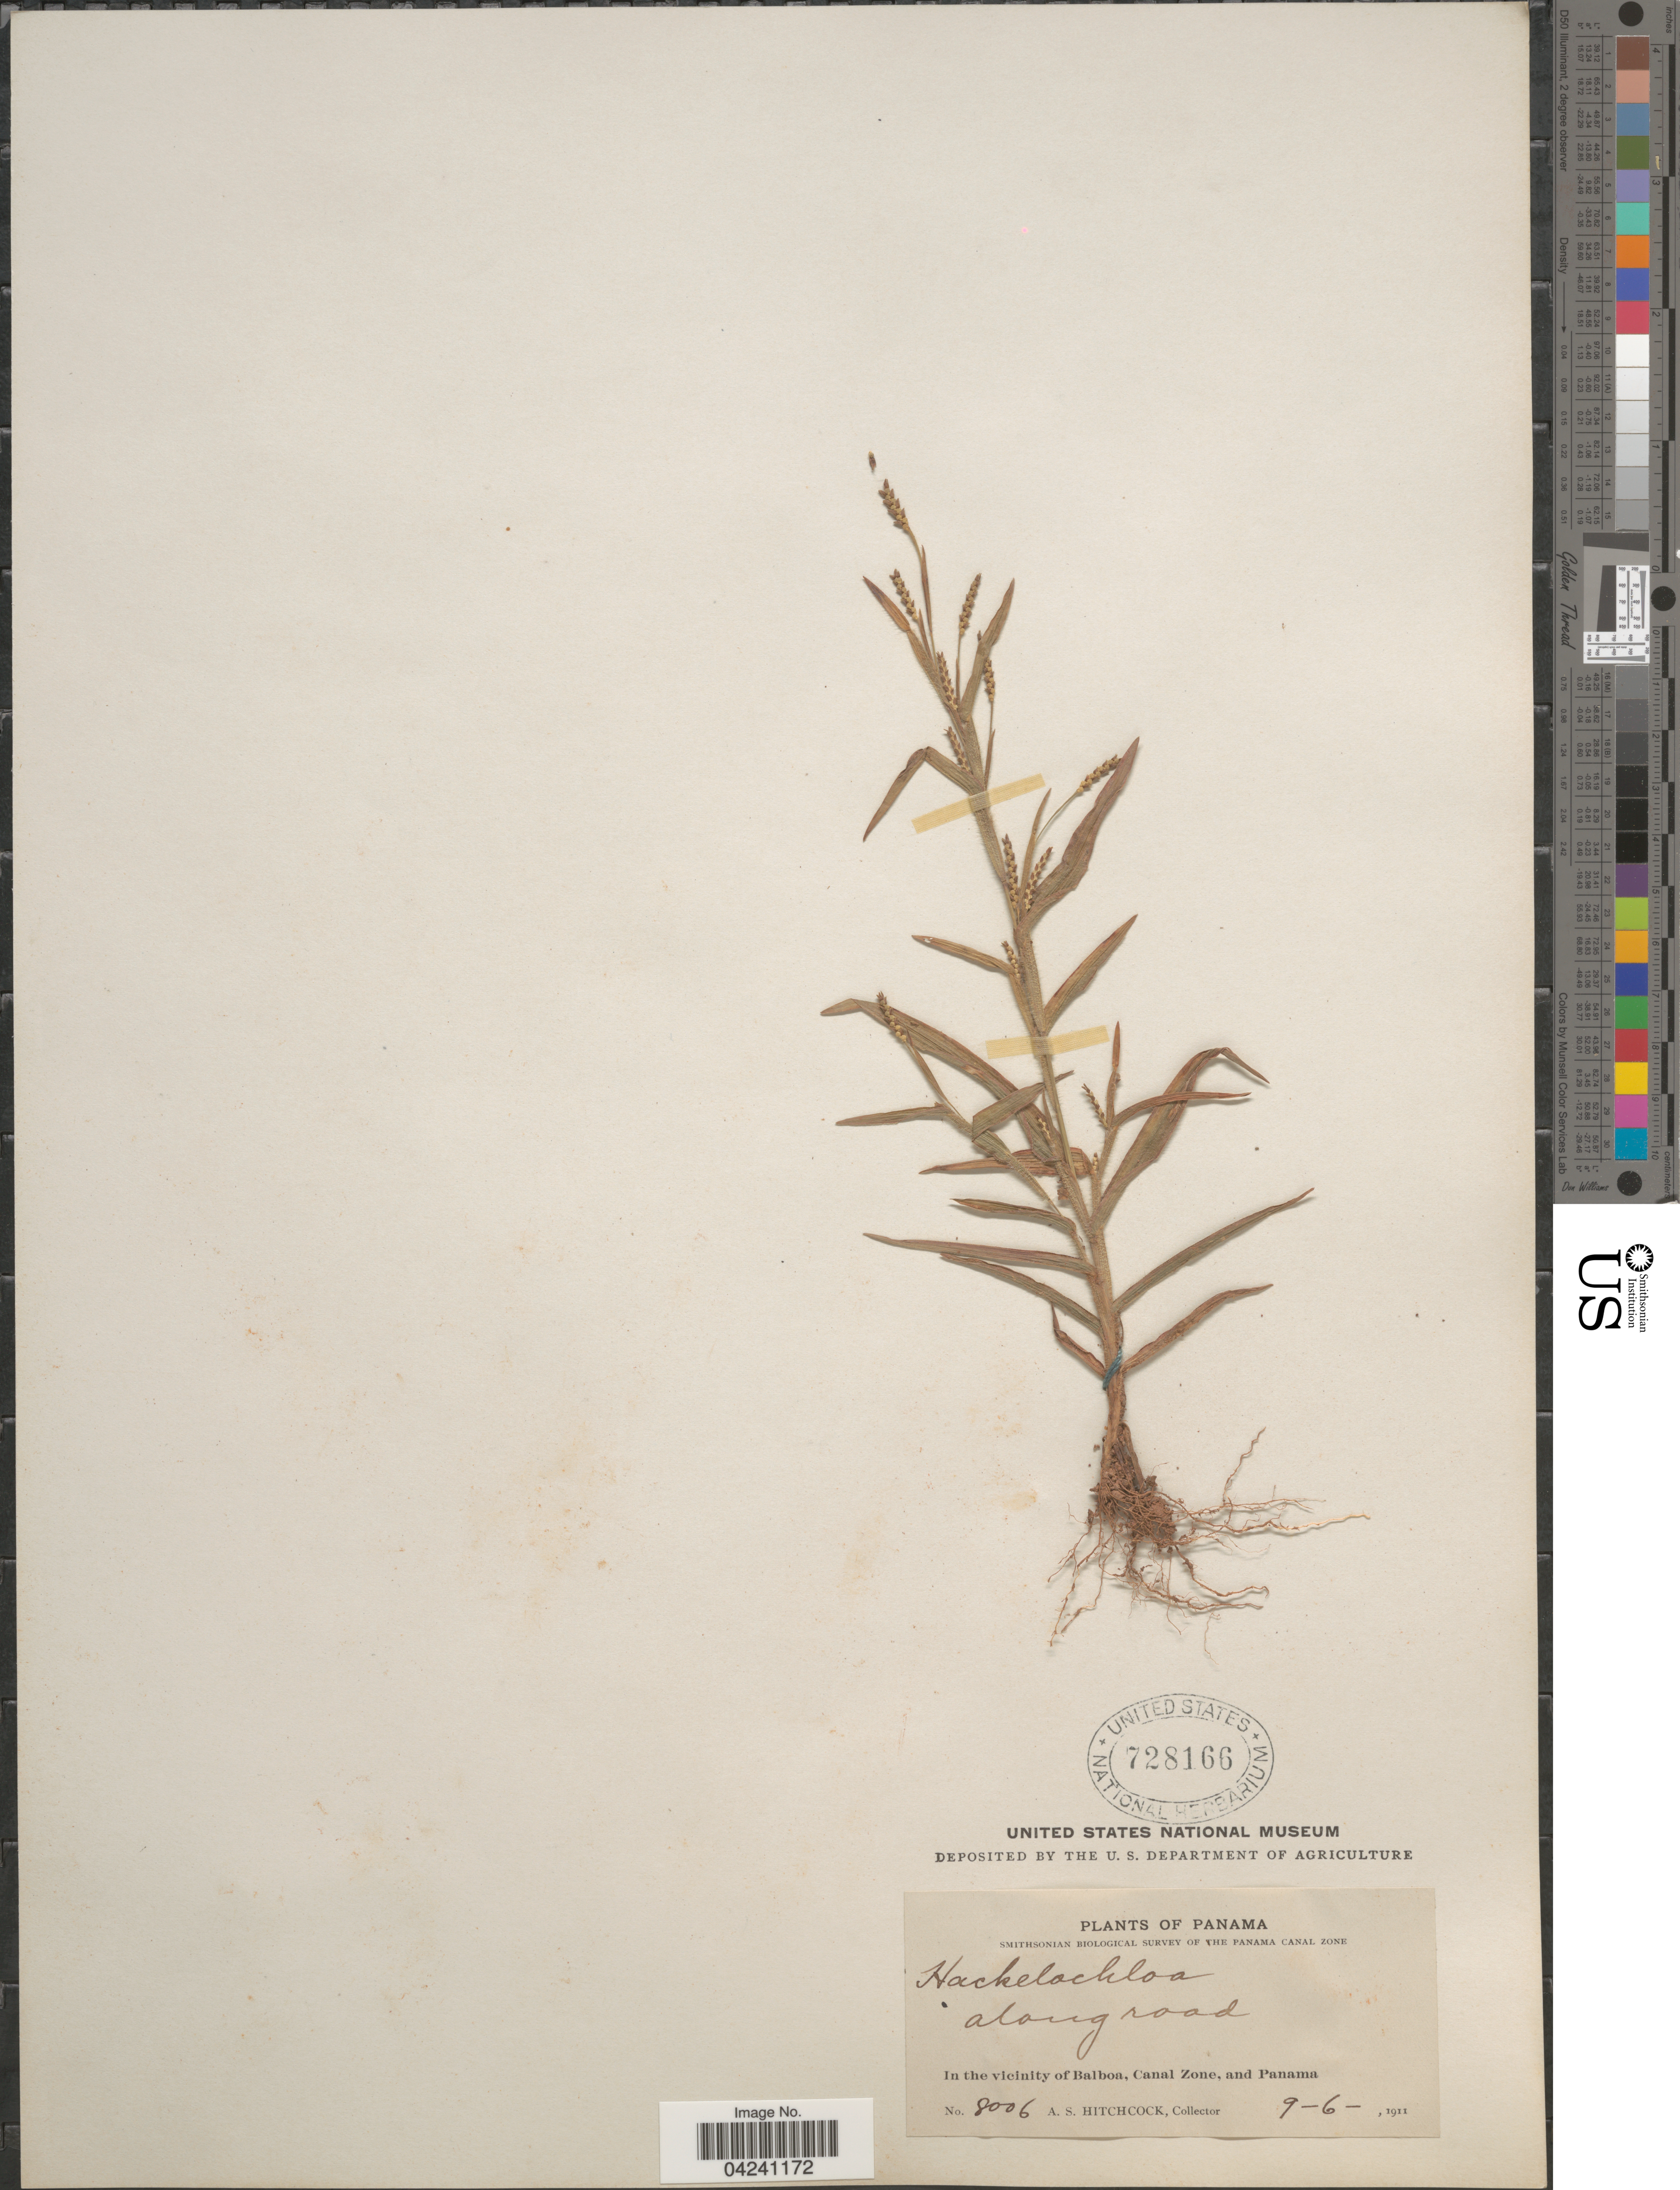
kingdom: Plantae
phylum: Tracheophyta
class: Liliopsida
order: Poales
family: Poaceae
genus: Hackelochloa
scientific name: Hackelochloa granularis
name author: (L.) Kuntze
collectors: A. S. Hitchcock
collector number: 8006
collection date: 1911-06-09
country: Panama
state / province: Colón / Panamá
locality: Smithsonian Biological Survey of the Panama Canal Zone. In the vicinity of Balboa, Canal Zone and Panama.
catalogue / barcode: US 728166